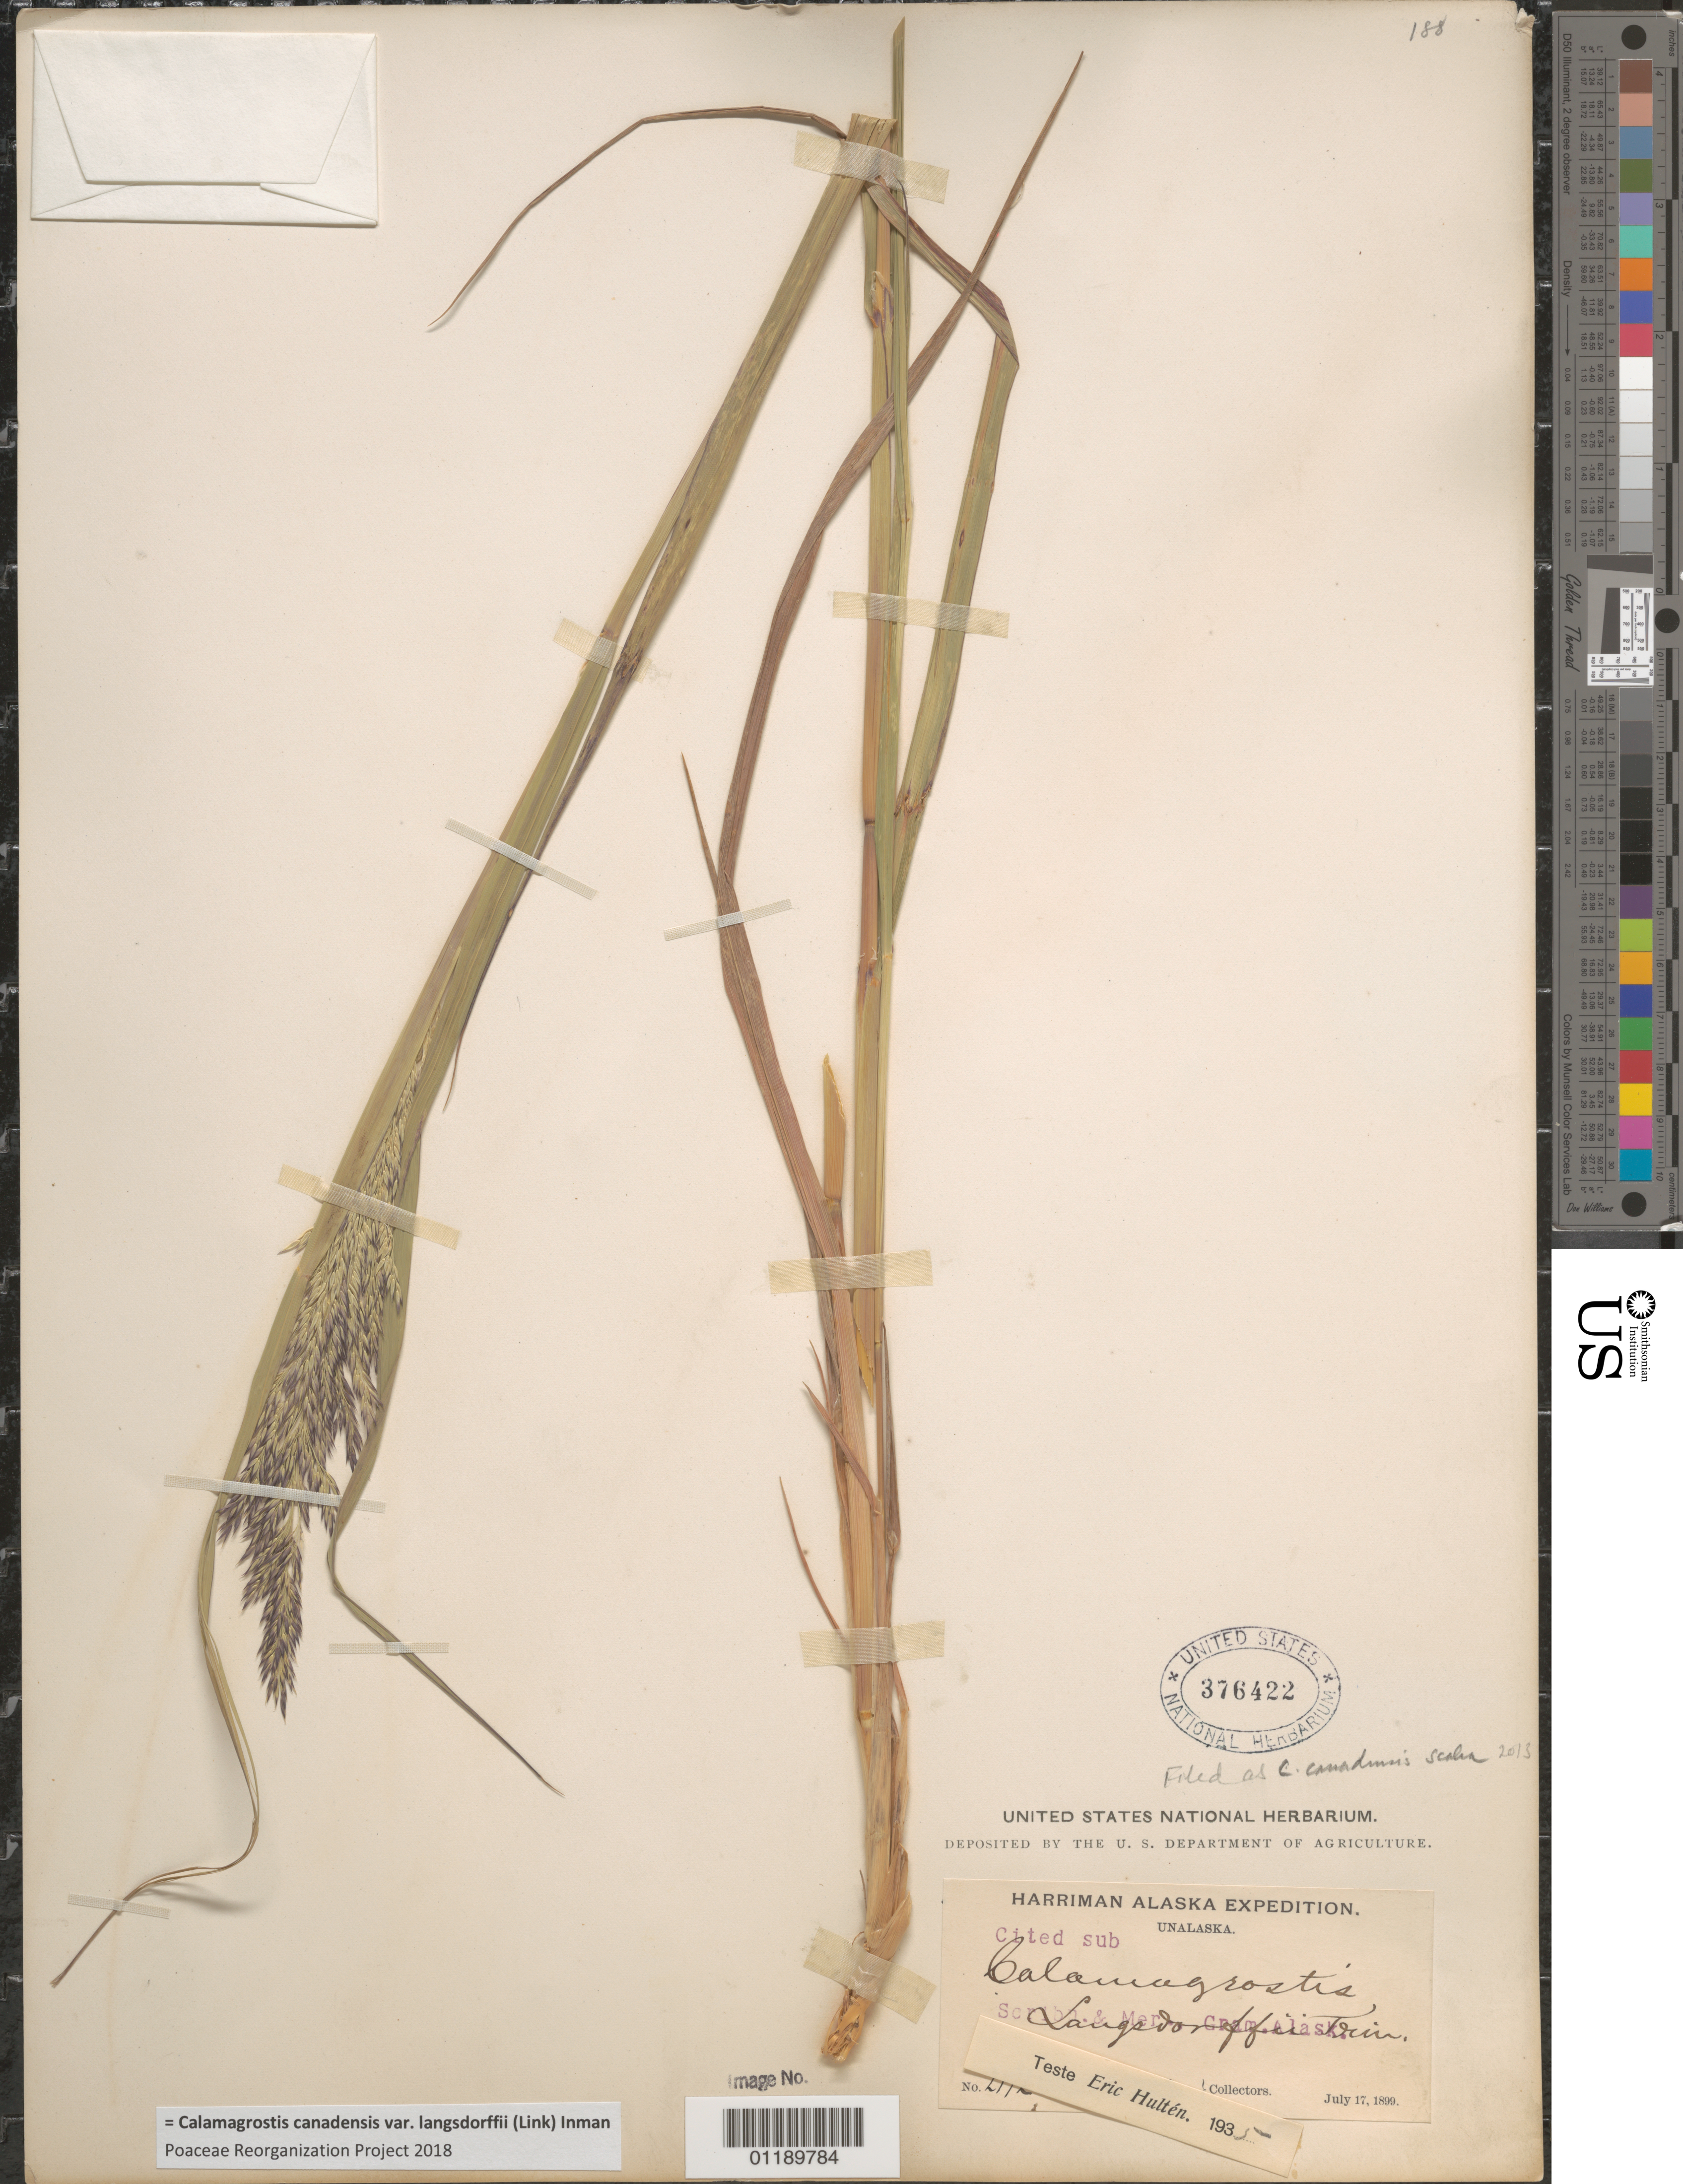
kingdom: Plantae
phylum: Tracheophyta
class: Liliopsida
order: Poales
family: Poaceae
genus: Calamagrostis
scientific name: Calamagrostis canadensis var. langsdorffii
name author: (Link) Inman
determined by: Poaceae Reorganization Project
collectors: F. V. Coville & T. H. Kearney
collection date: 1899-07-17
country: United States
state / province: Alaska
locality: Unalaska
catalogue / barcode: US 376422